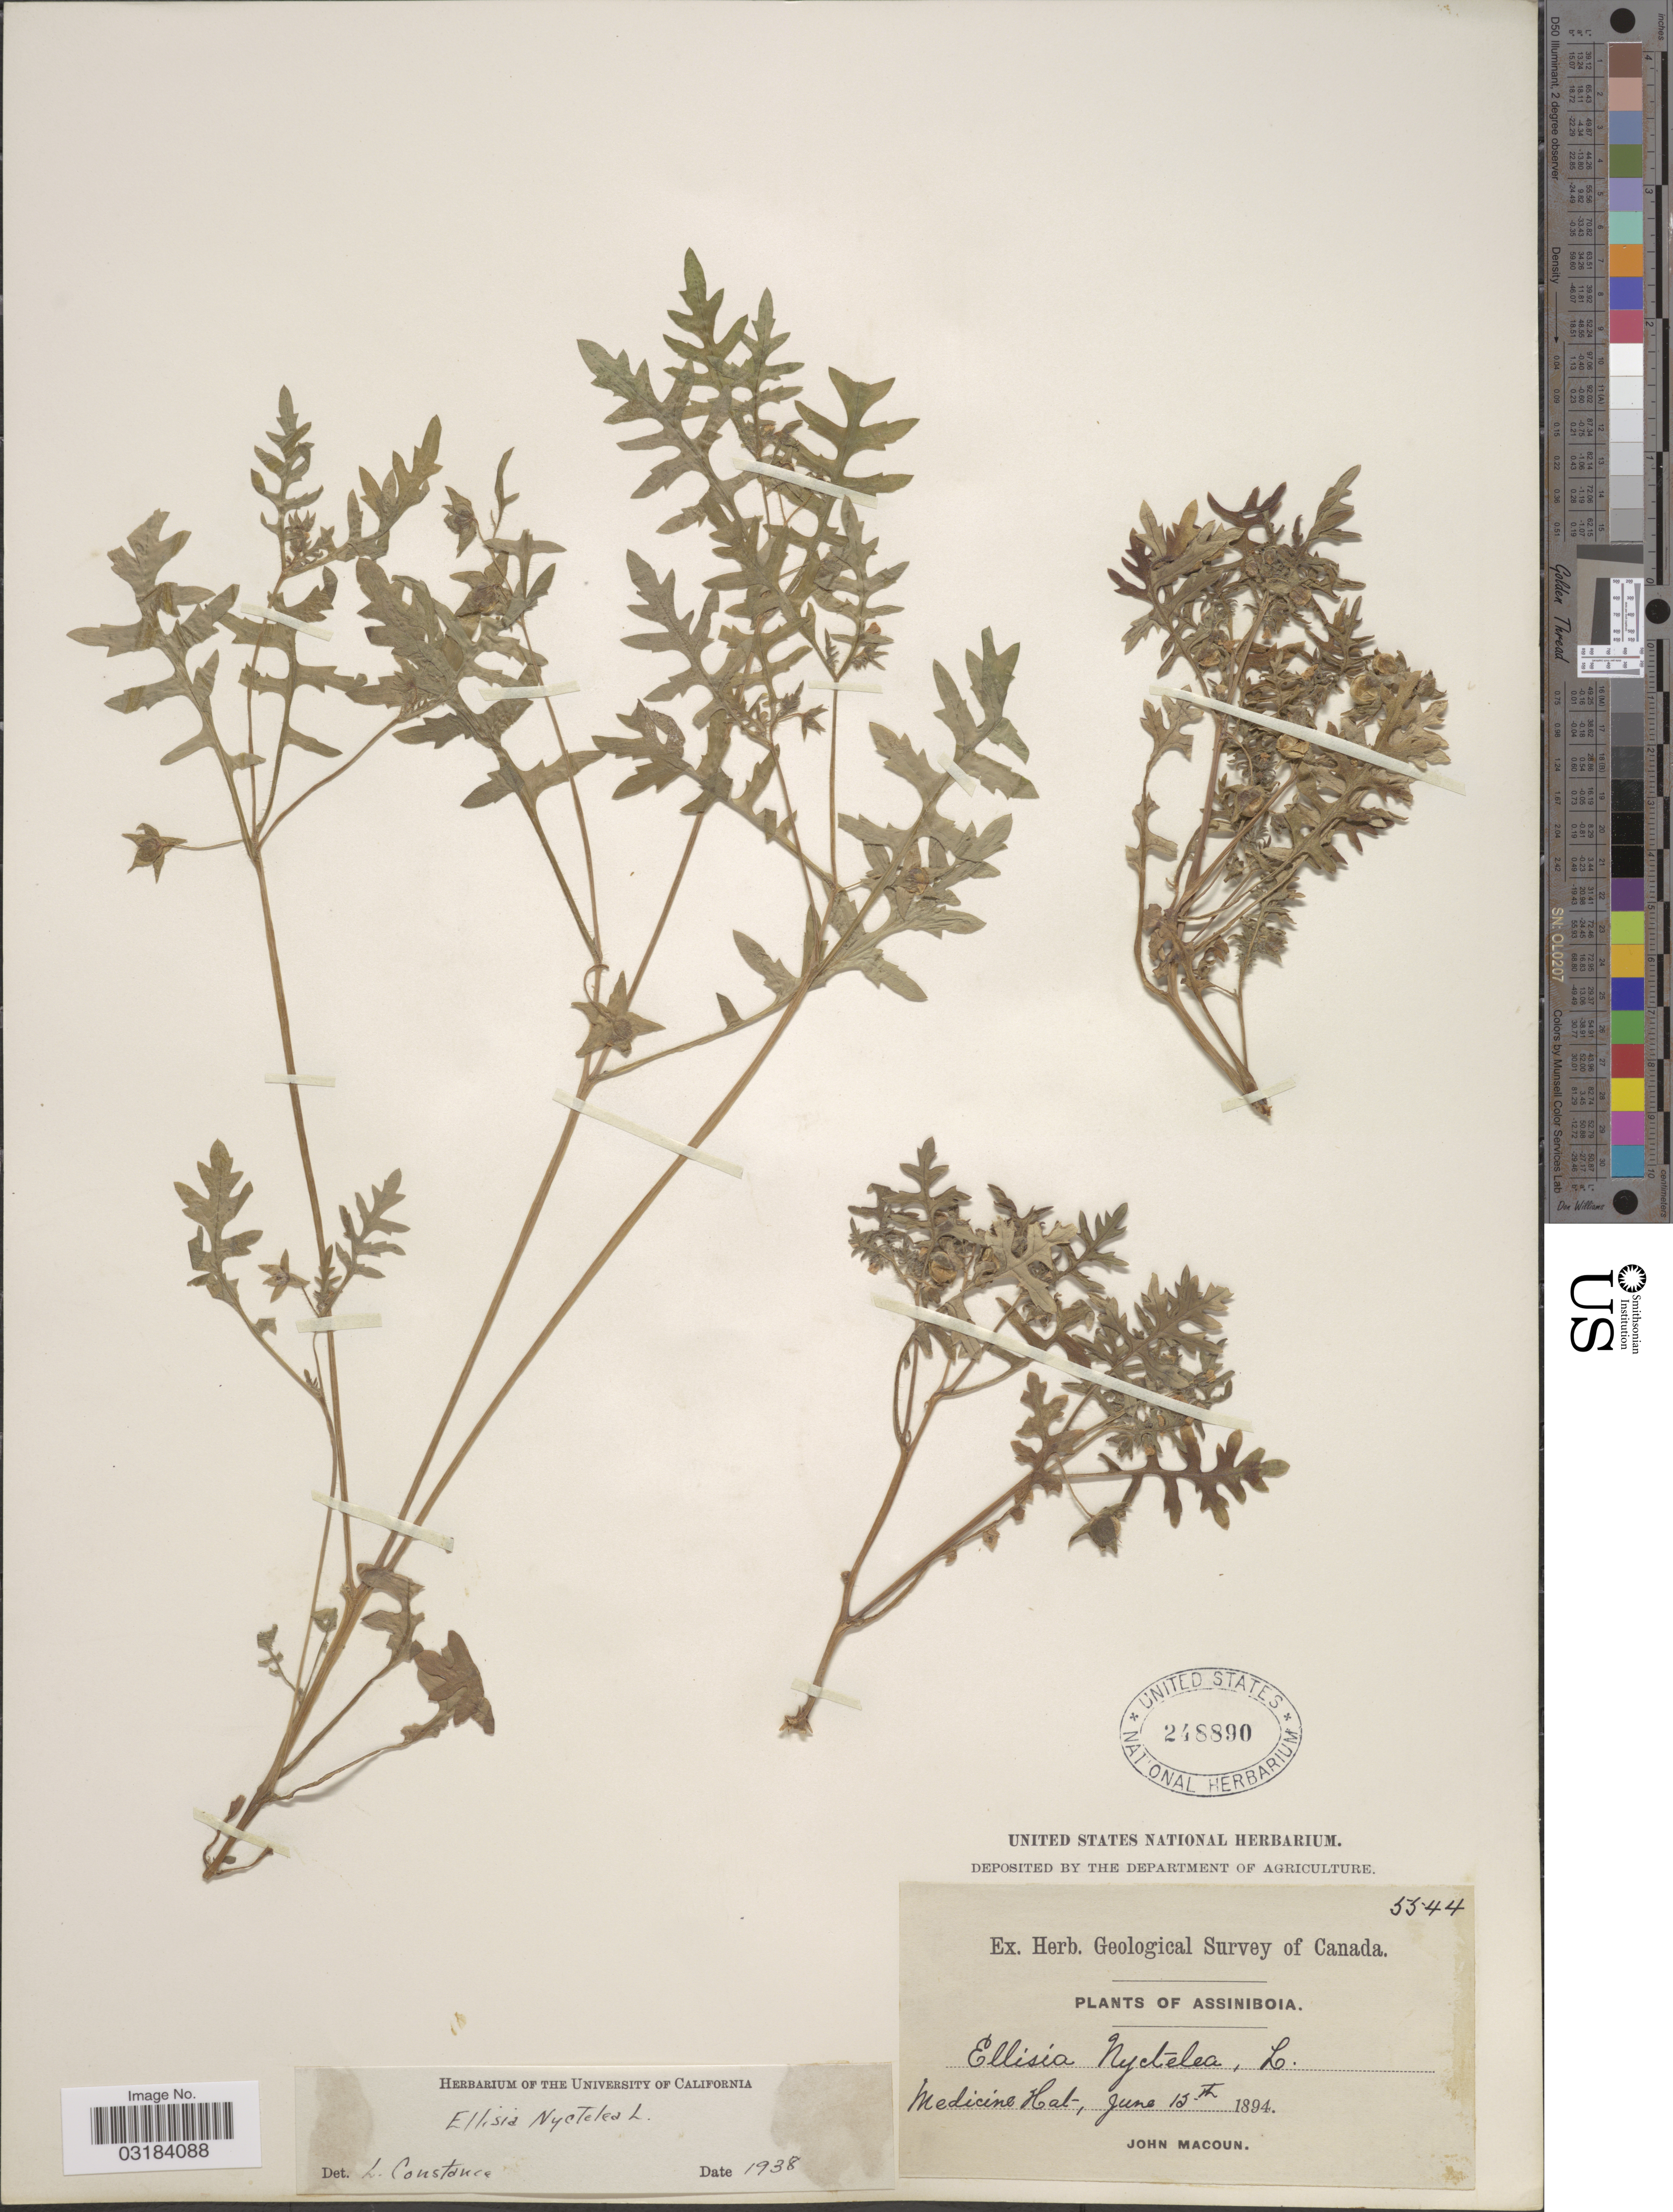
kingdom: Plantae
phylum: Tracheophyta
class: Magnoliopsida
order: Boraginales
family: Hydrophyllaceae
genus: Ellisia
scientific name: Ellisia nyctelea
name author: L.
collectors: J. Macoun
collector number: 5544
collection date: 1894-06-15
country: Canada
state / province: Alberta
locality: Assiniboia. Medicine Hat.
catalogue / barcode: US 248890